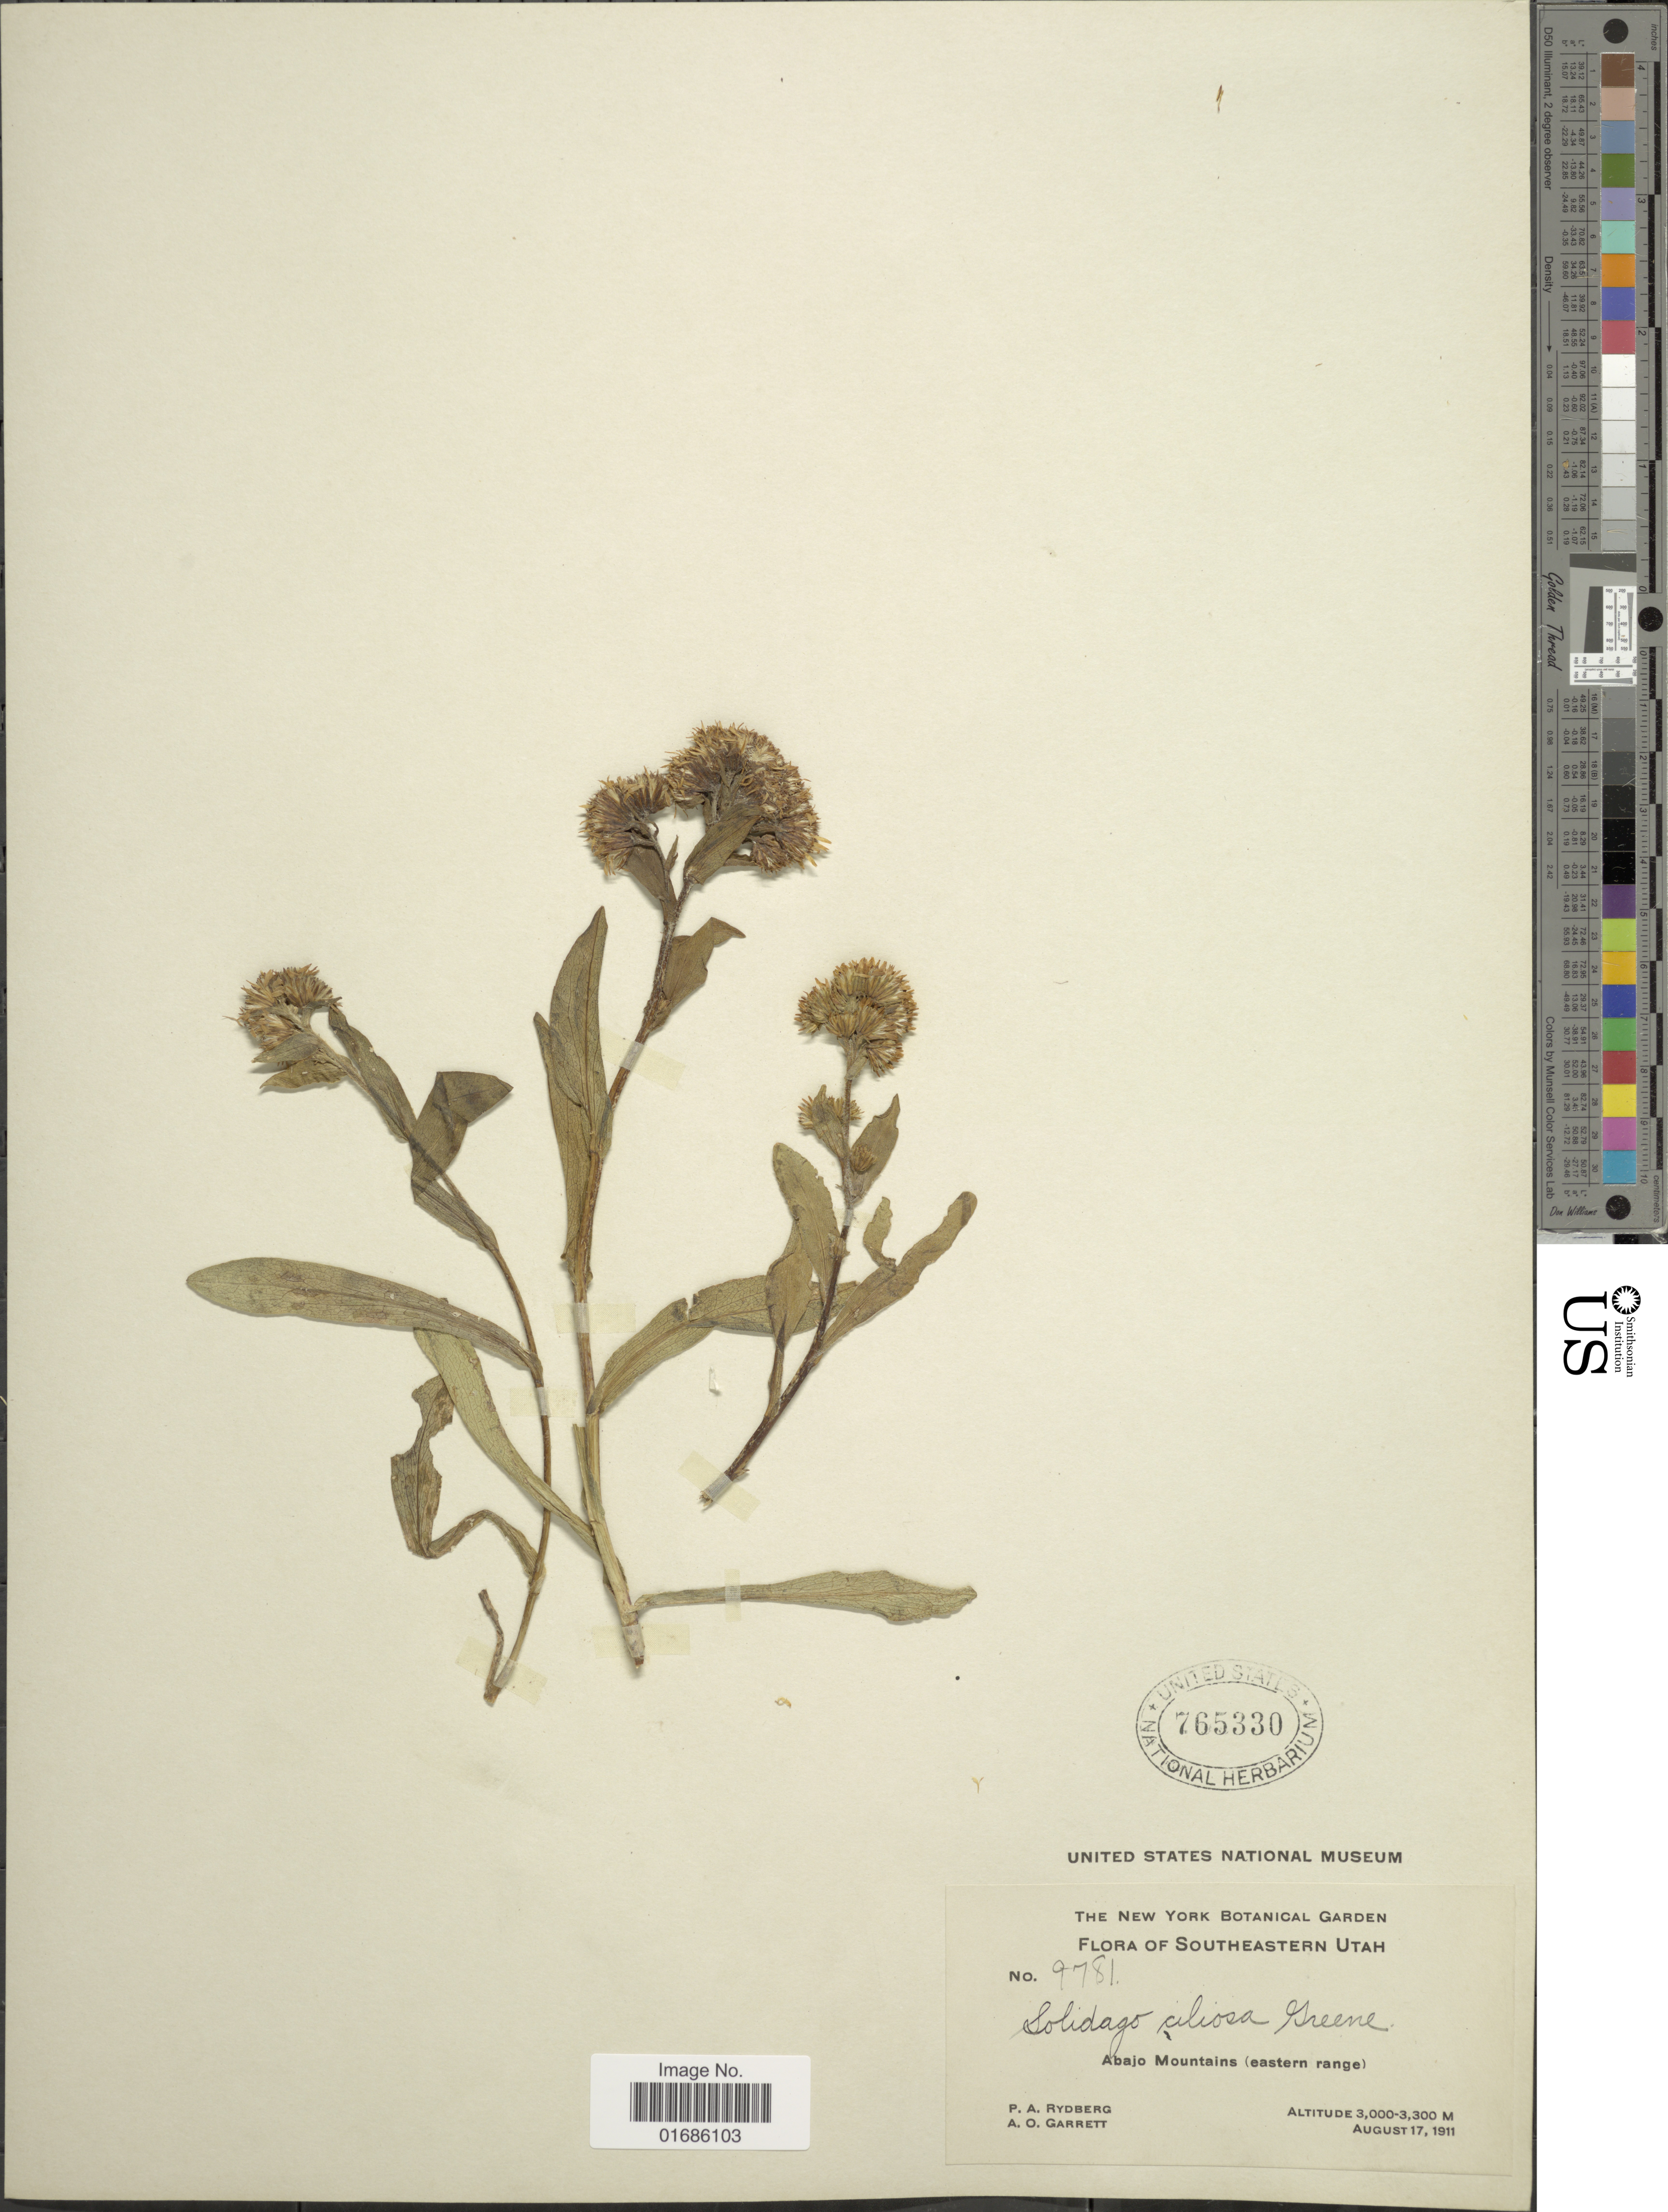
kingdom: Plantae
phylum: Tracheophyta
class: Magnoliopsida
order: Asterales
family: Asteraceae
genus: Solidago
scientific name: Solidago ciliosa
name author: Greene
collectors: P. A. Rydberg & A. O. Garrett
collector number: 9781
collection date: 1911-08-17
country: United States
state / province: Utah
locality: Southeastern Utah, Abajo Mountains (eastern range)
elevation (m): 3000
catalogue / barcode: US 765330